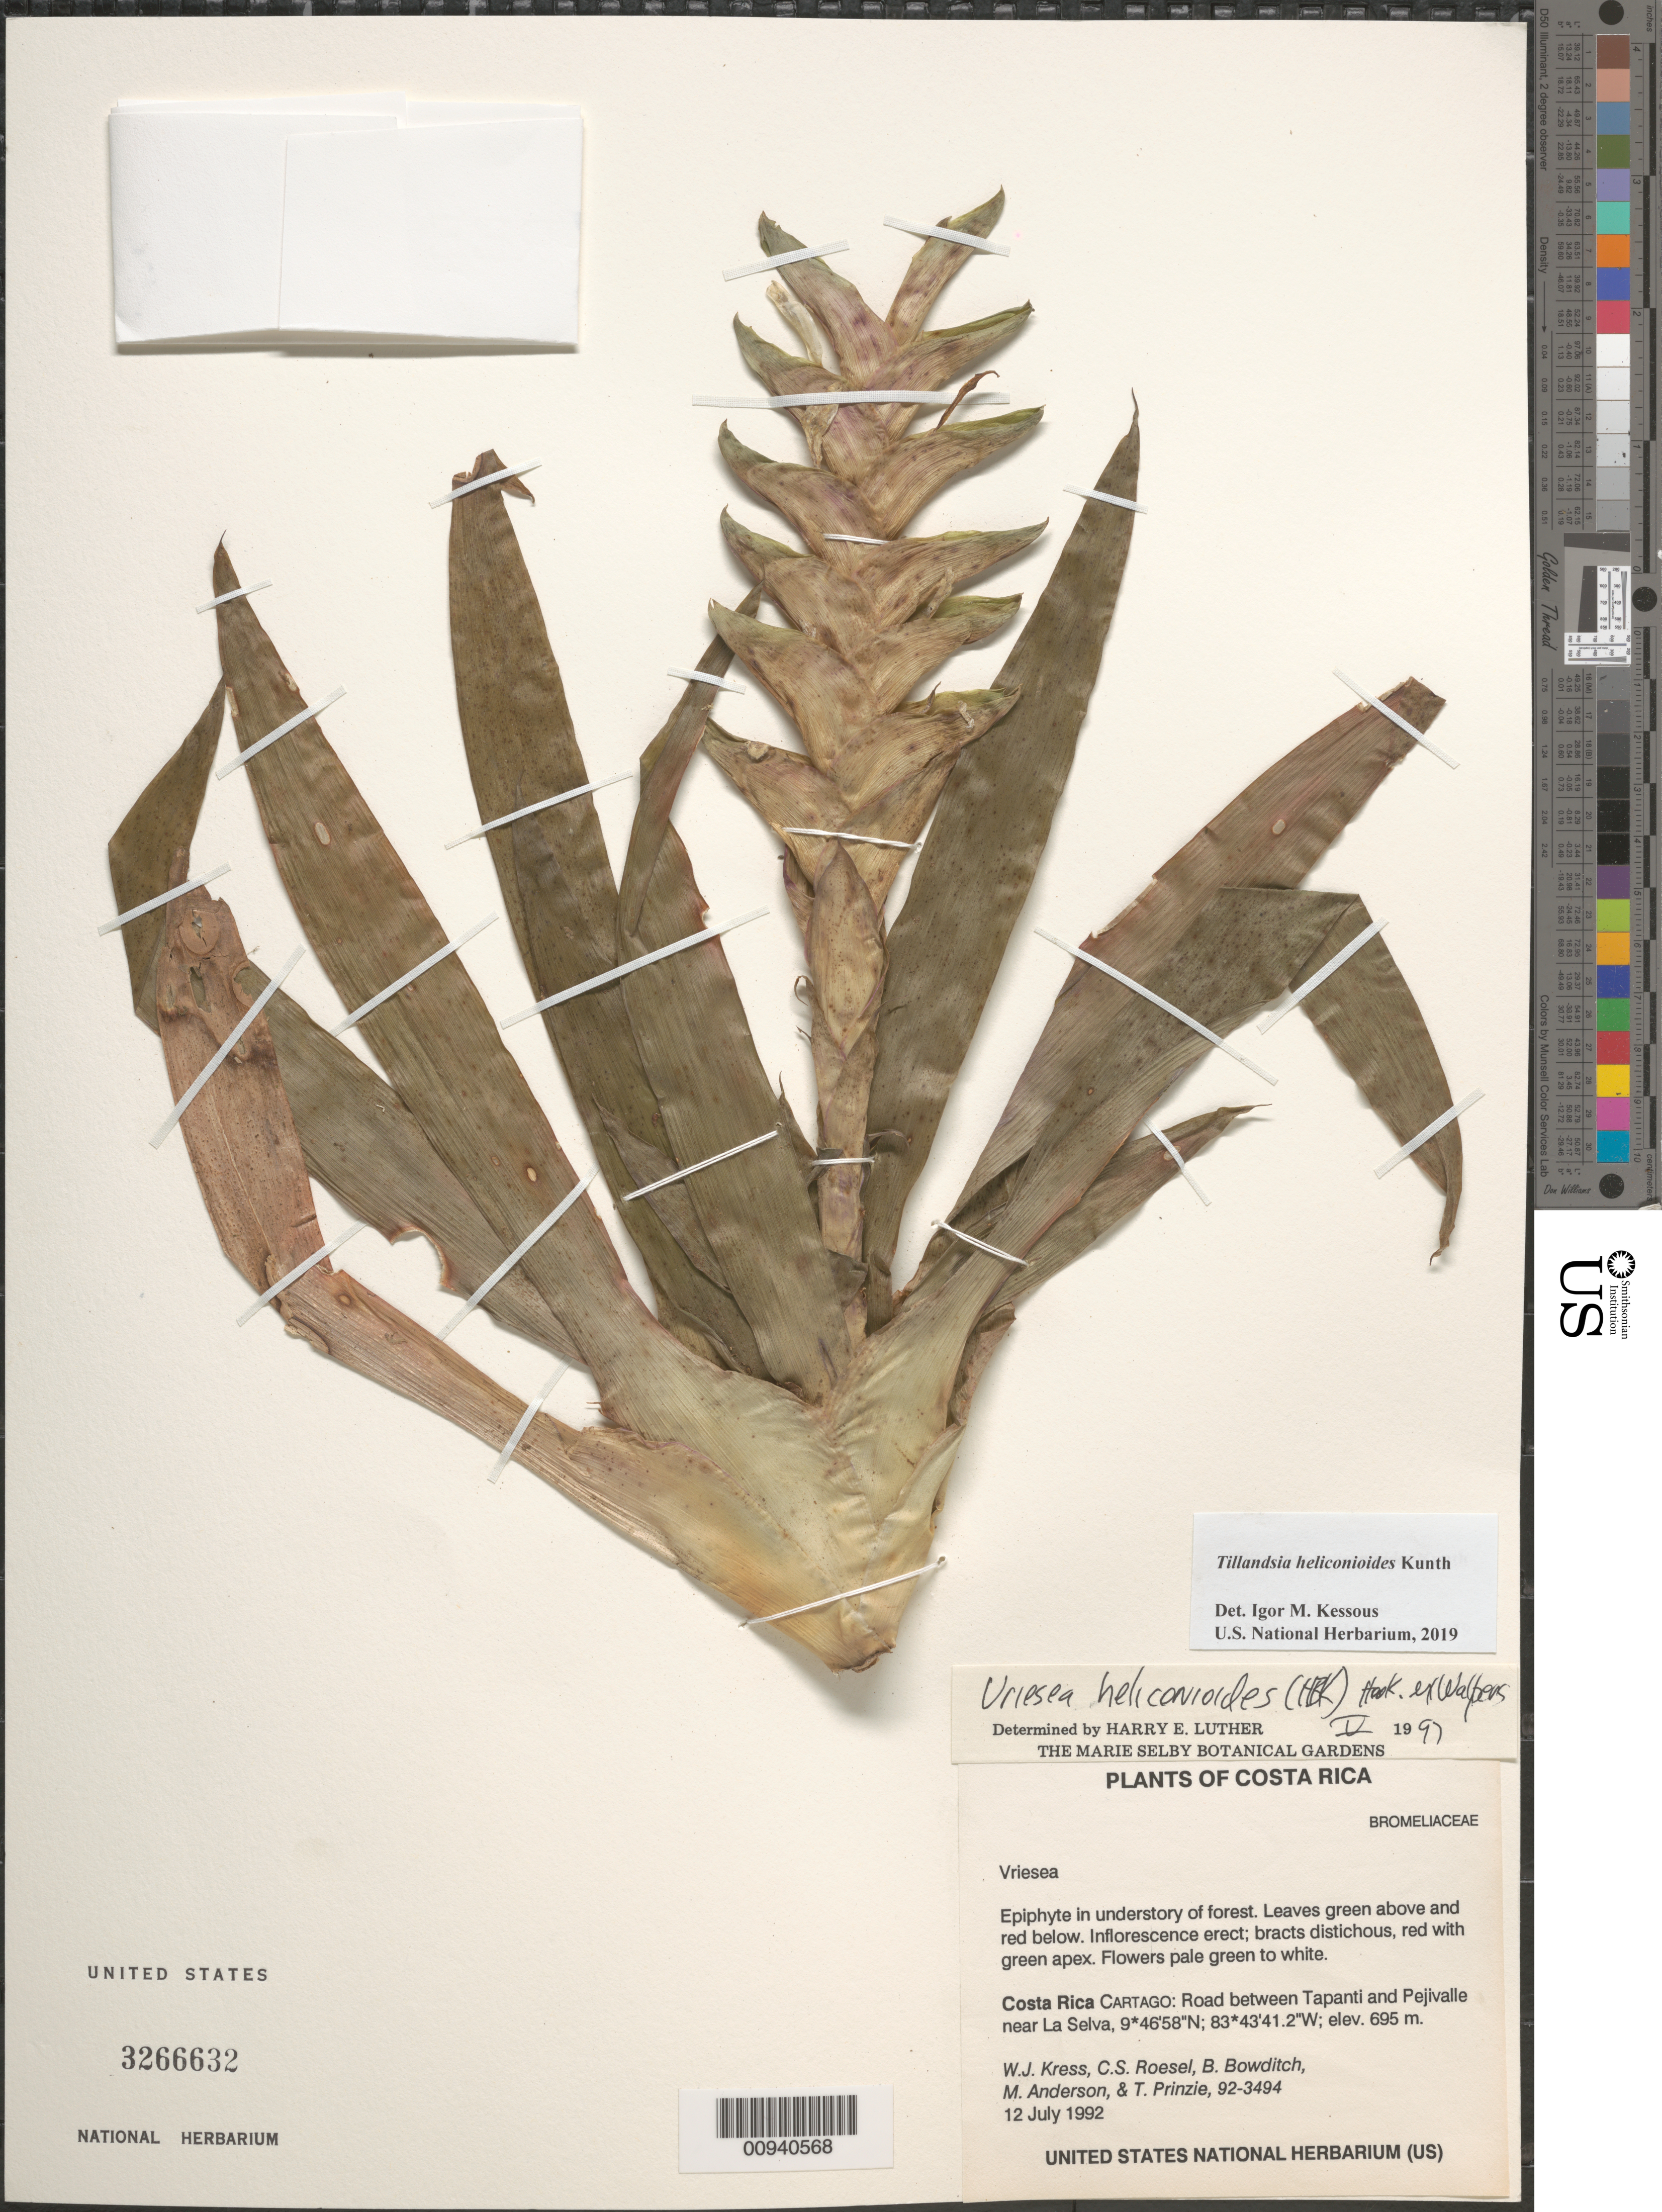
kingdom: Plantae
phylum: Tracheophyta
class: Liliopsida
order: Poales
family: Bromeliaceae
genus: Tillandsia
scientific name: Tillandsia heliconioides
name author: Kunth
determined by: Kessous, Igor M.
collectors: W. J. Kress, C. S. Roesel, L. E. Brothers, M. Anderson & T. Prinzie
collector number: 92-3494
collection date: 1992-07-12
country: Costa Rica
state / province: Cartago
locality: Road between Tapanti and Pejivalle, near La Selva.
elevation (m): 695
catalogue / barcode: US 3266632